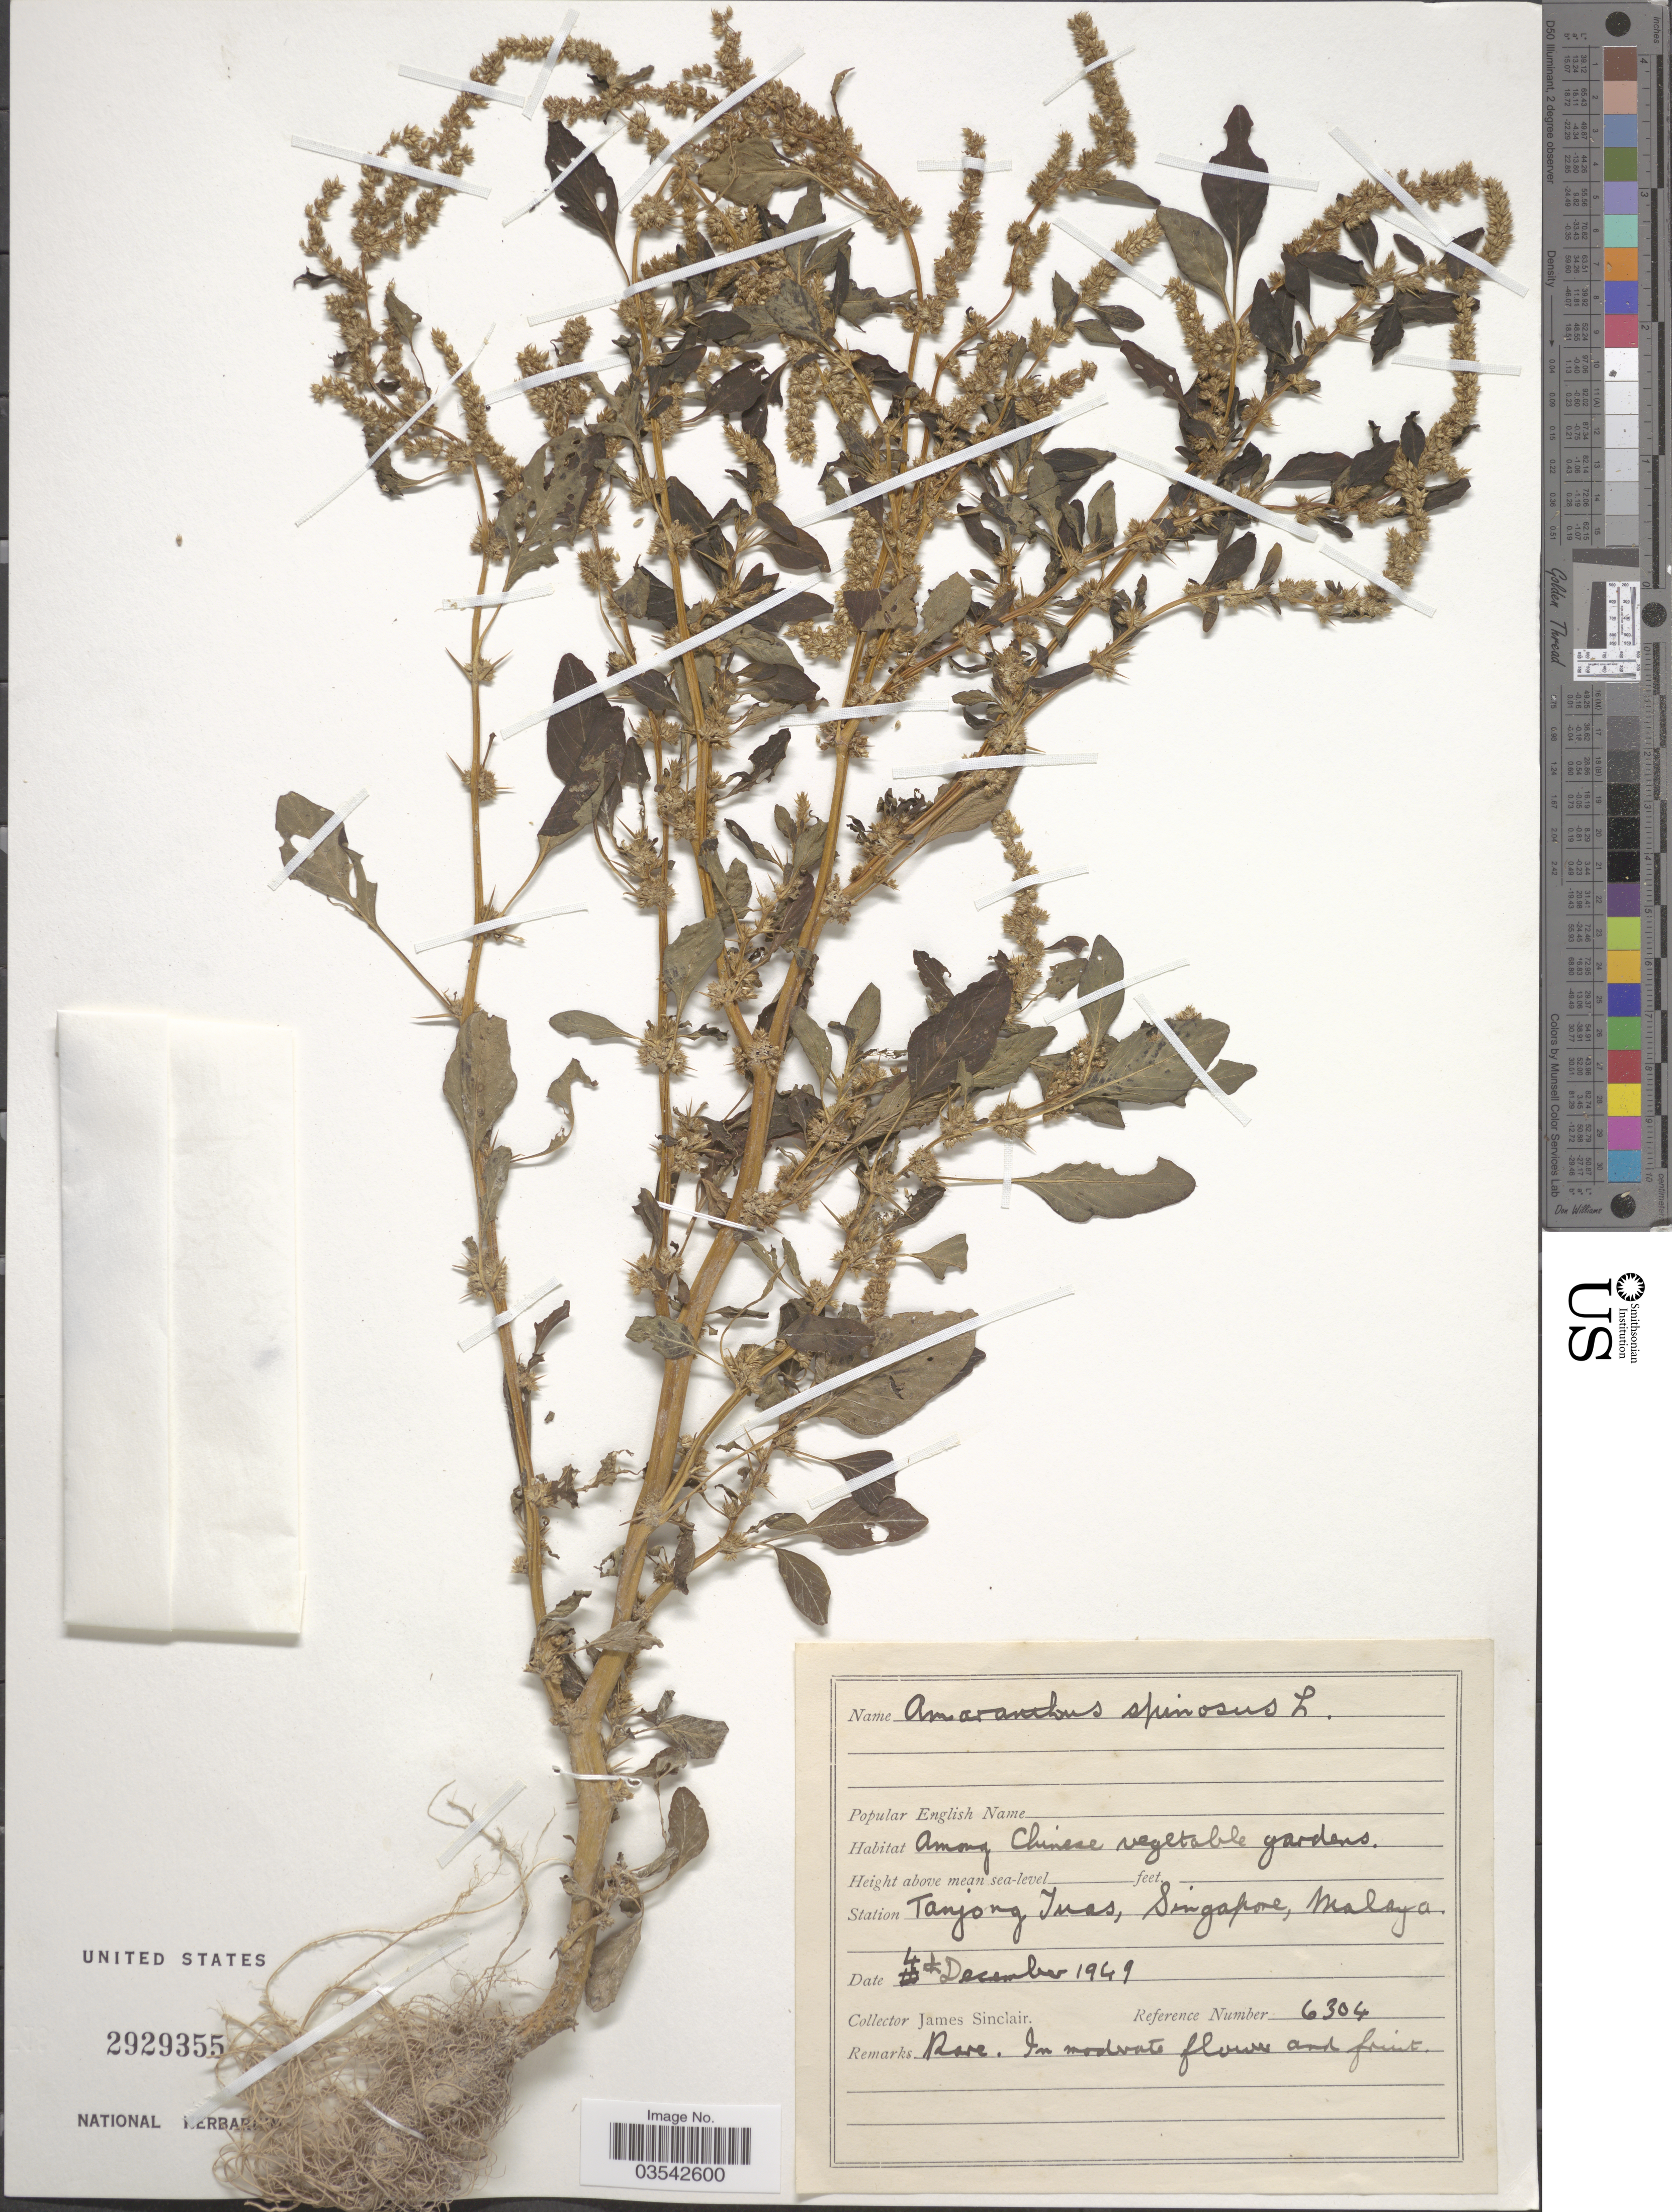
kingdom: Plantae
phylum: Tracheophyta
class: Magnoliopsida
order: Caryophyllales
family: Amaranthaceae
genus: Amaranthus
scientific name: Amaranthus spinosus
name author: L.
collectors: J. Sinclair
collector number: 6304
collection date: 1949-12-04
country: Singapore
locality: Station Tanjong Tuas, Malaya.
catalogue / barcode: US 2929355